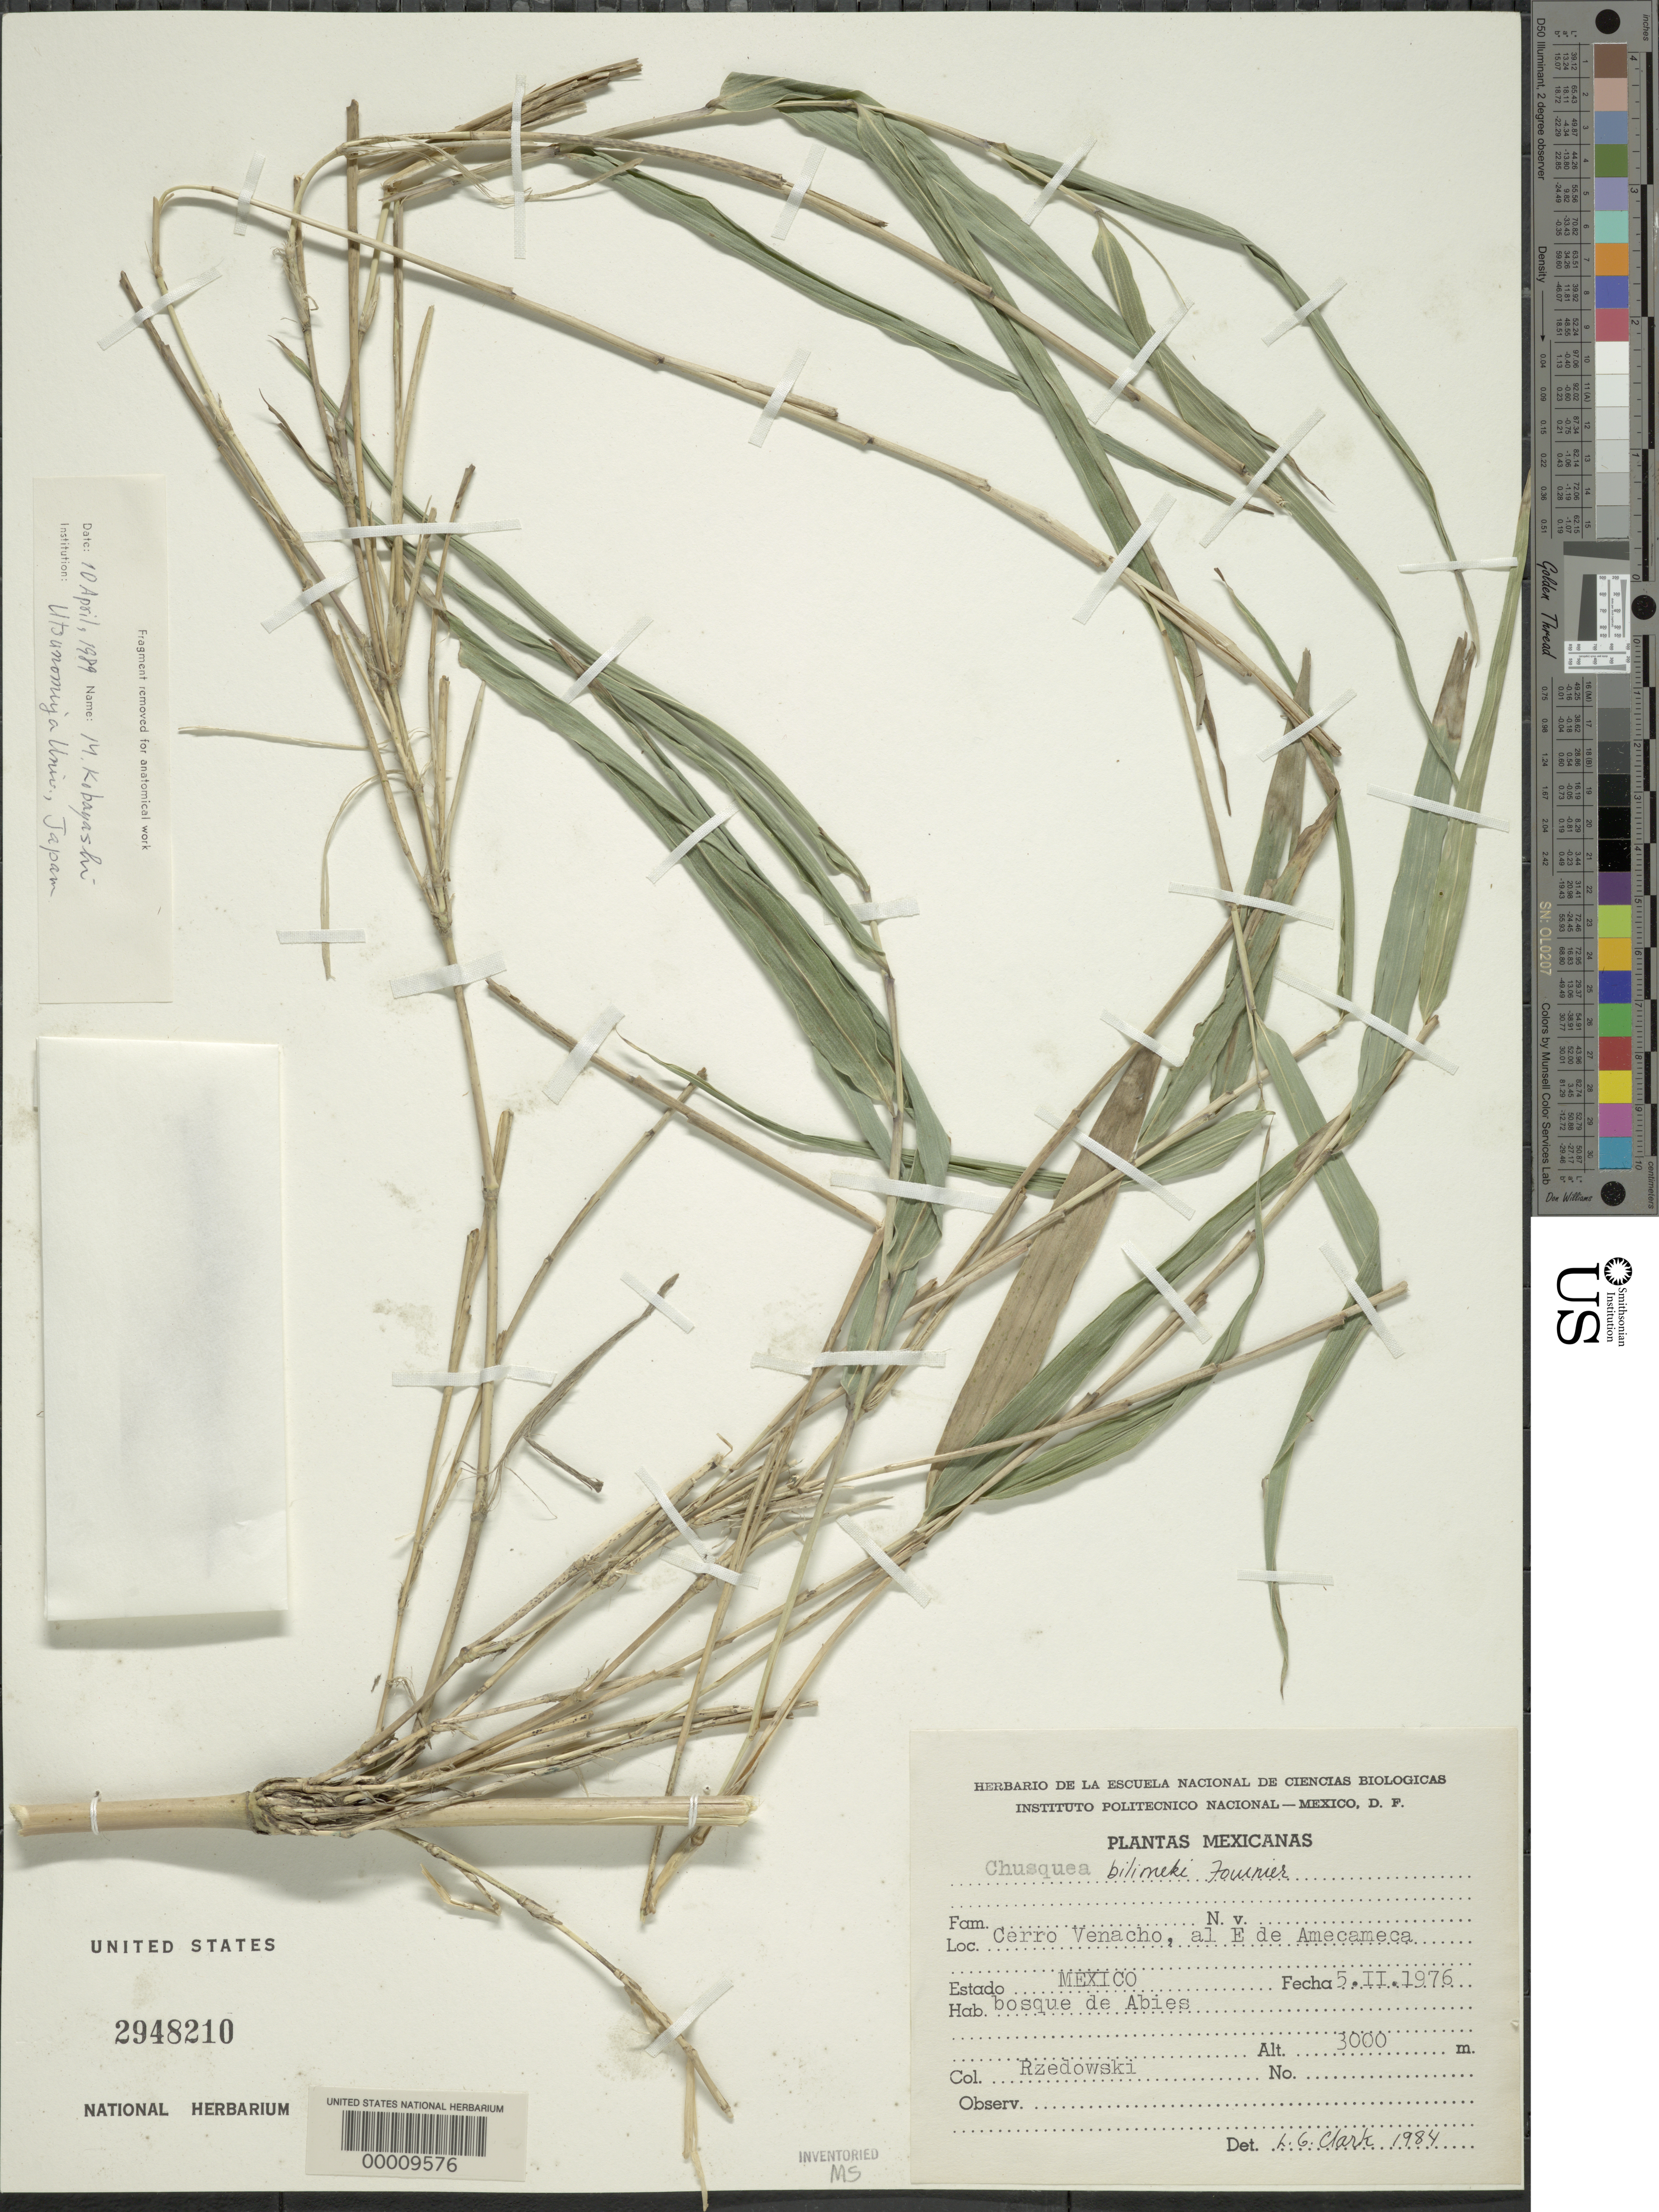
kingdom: Plantae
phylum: Tracheophyta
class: Liliopsida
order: Poales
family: Poaceae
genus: Chusquea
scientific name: Chusquea bilimekii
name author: E. Fourn.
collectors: J. Rzedowski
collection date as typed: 05 Feb 1976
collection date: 1976-02-05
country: Mexico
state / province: México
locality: Cerro Venacho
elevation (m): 3000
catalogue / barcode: US 2948210